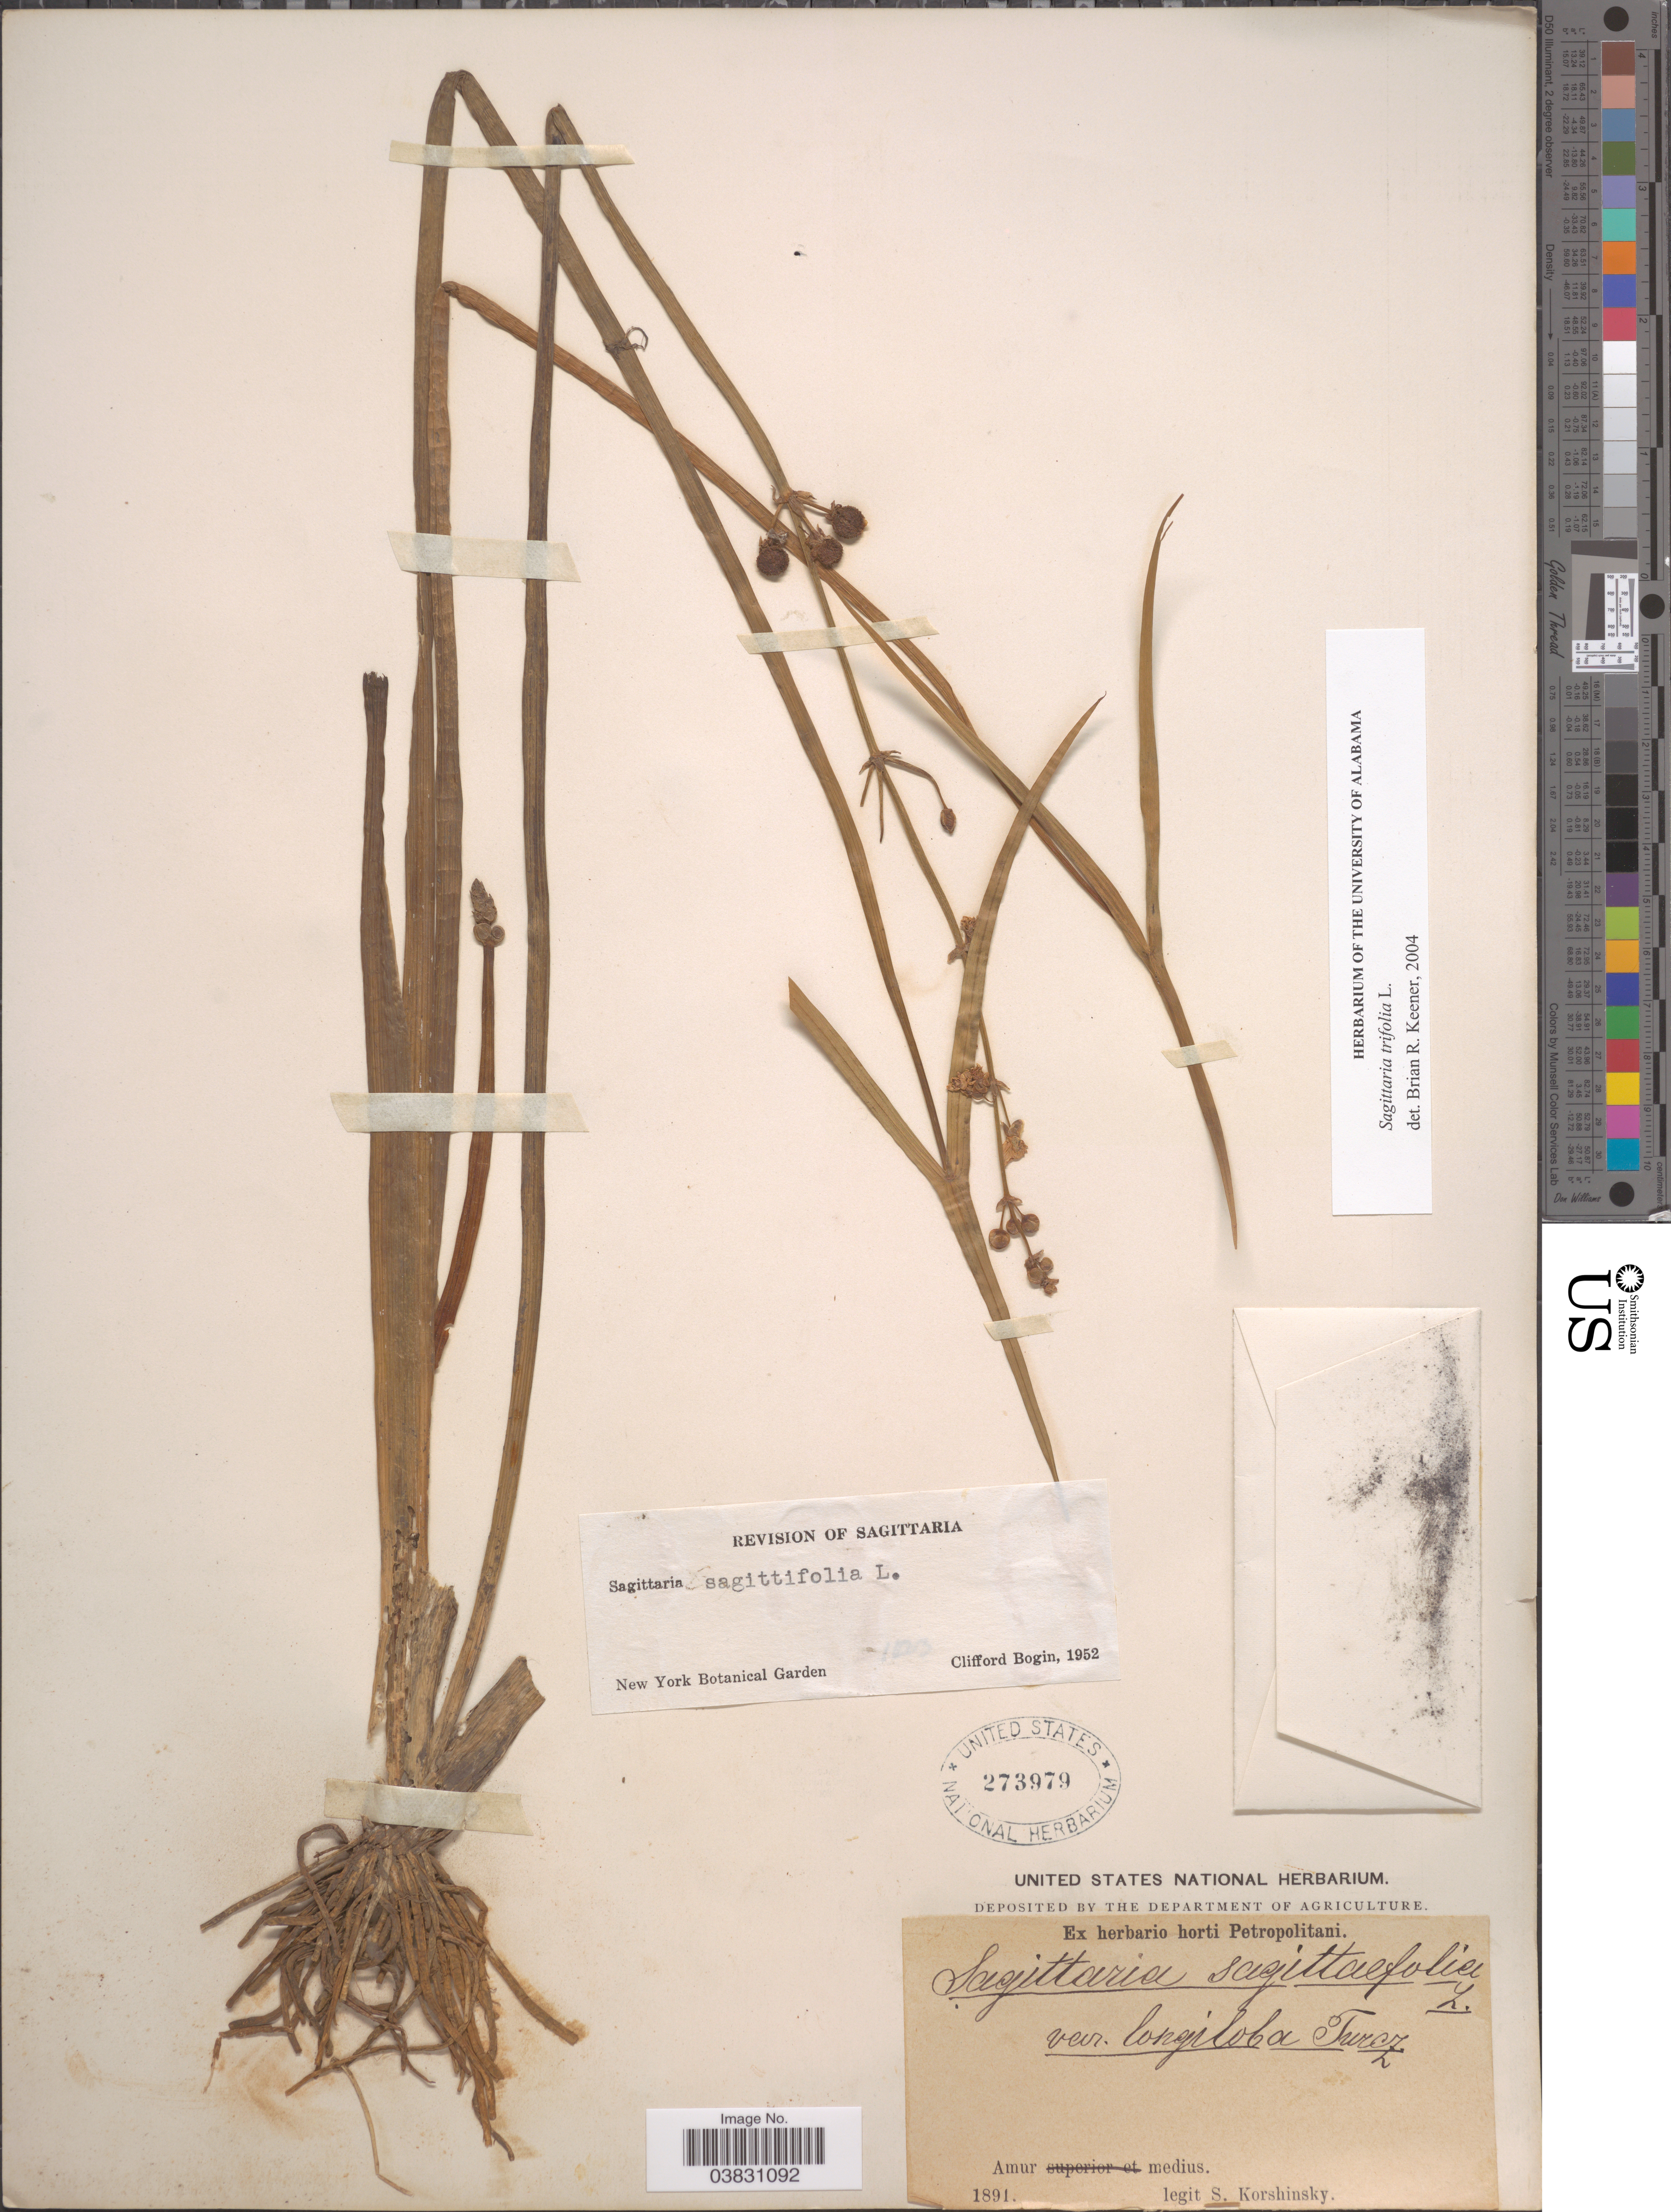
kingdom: Plantae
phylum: Tracheophyta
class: Liliopsida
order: Alismatales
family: Alismataceae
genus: Sagittaria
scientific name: Sagittaria trifolia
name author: L.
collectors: S. I. Korshinsky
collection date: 1891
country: Russian Federation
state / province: Amur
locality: Amur medius.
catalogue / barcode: US 273979